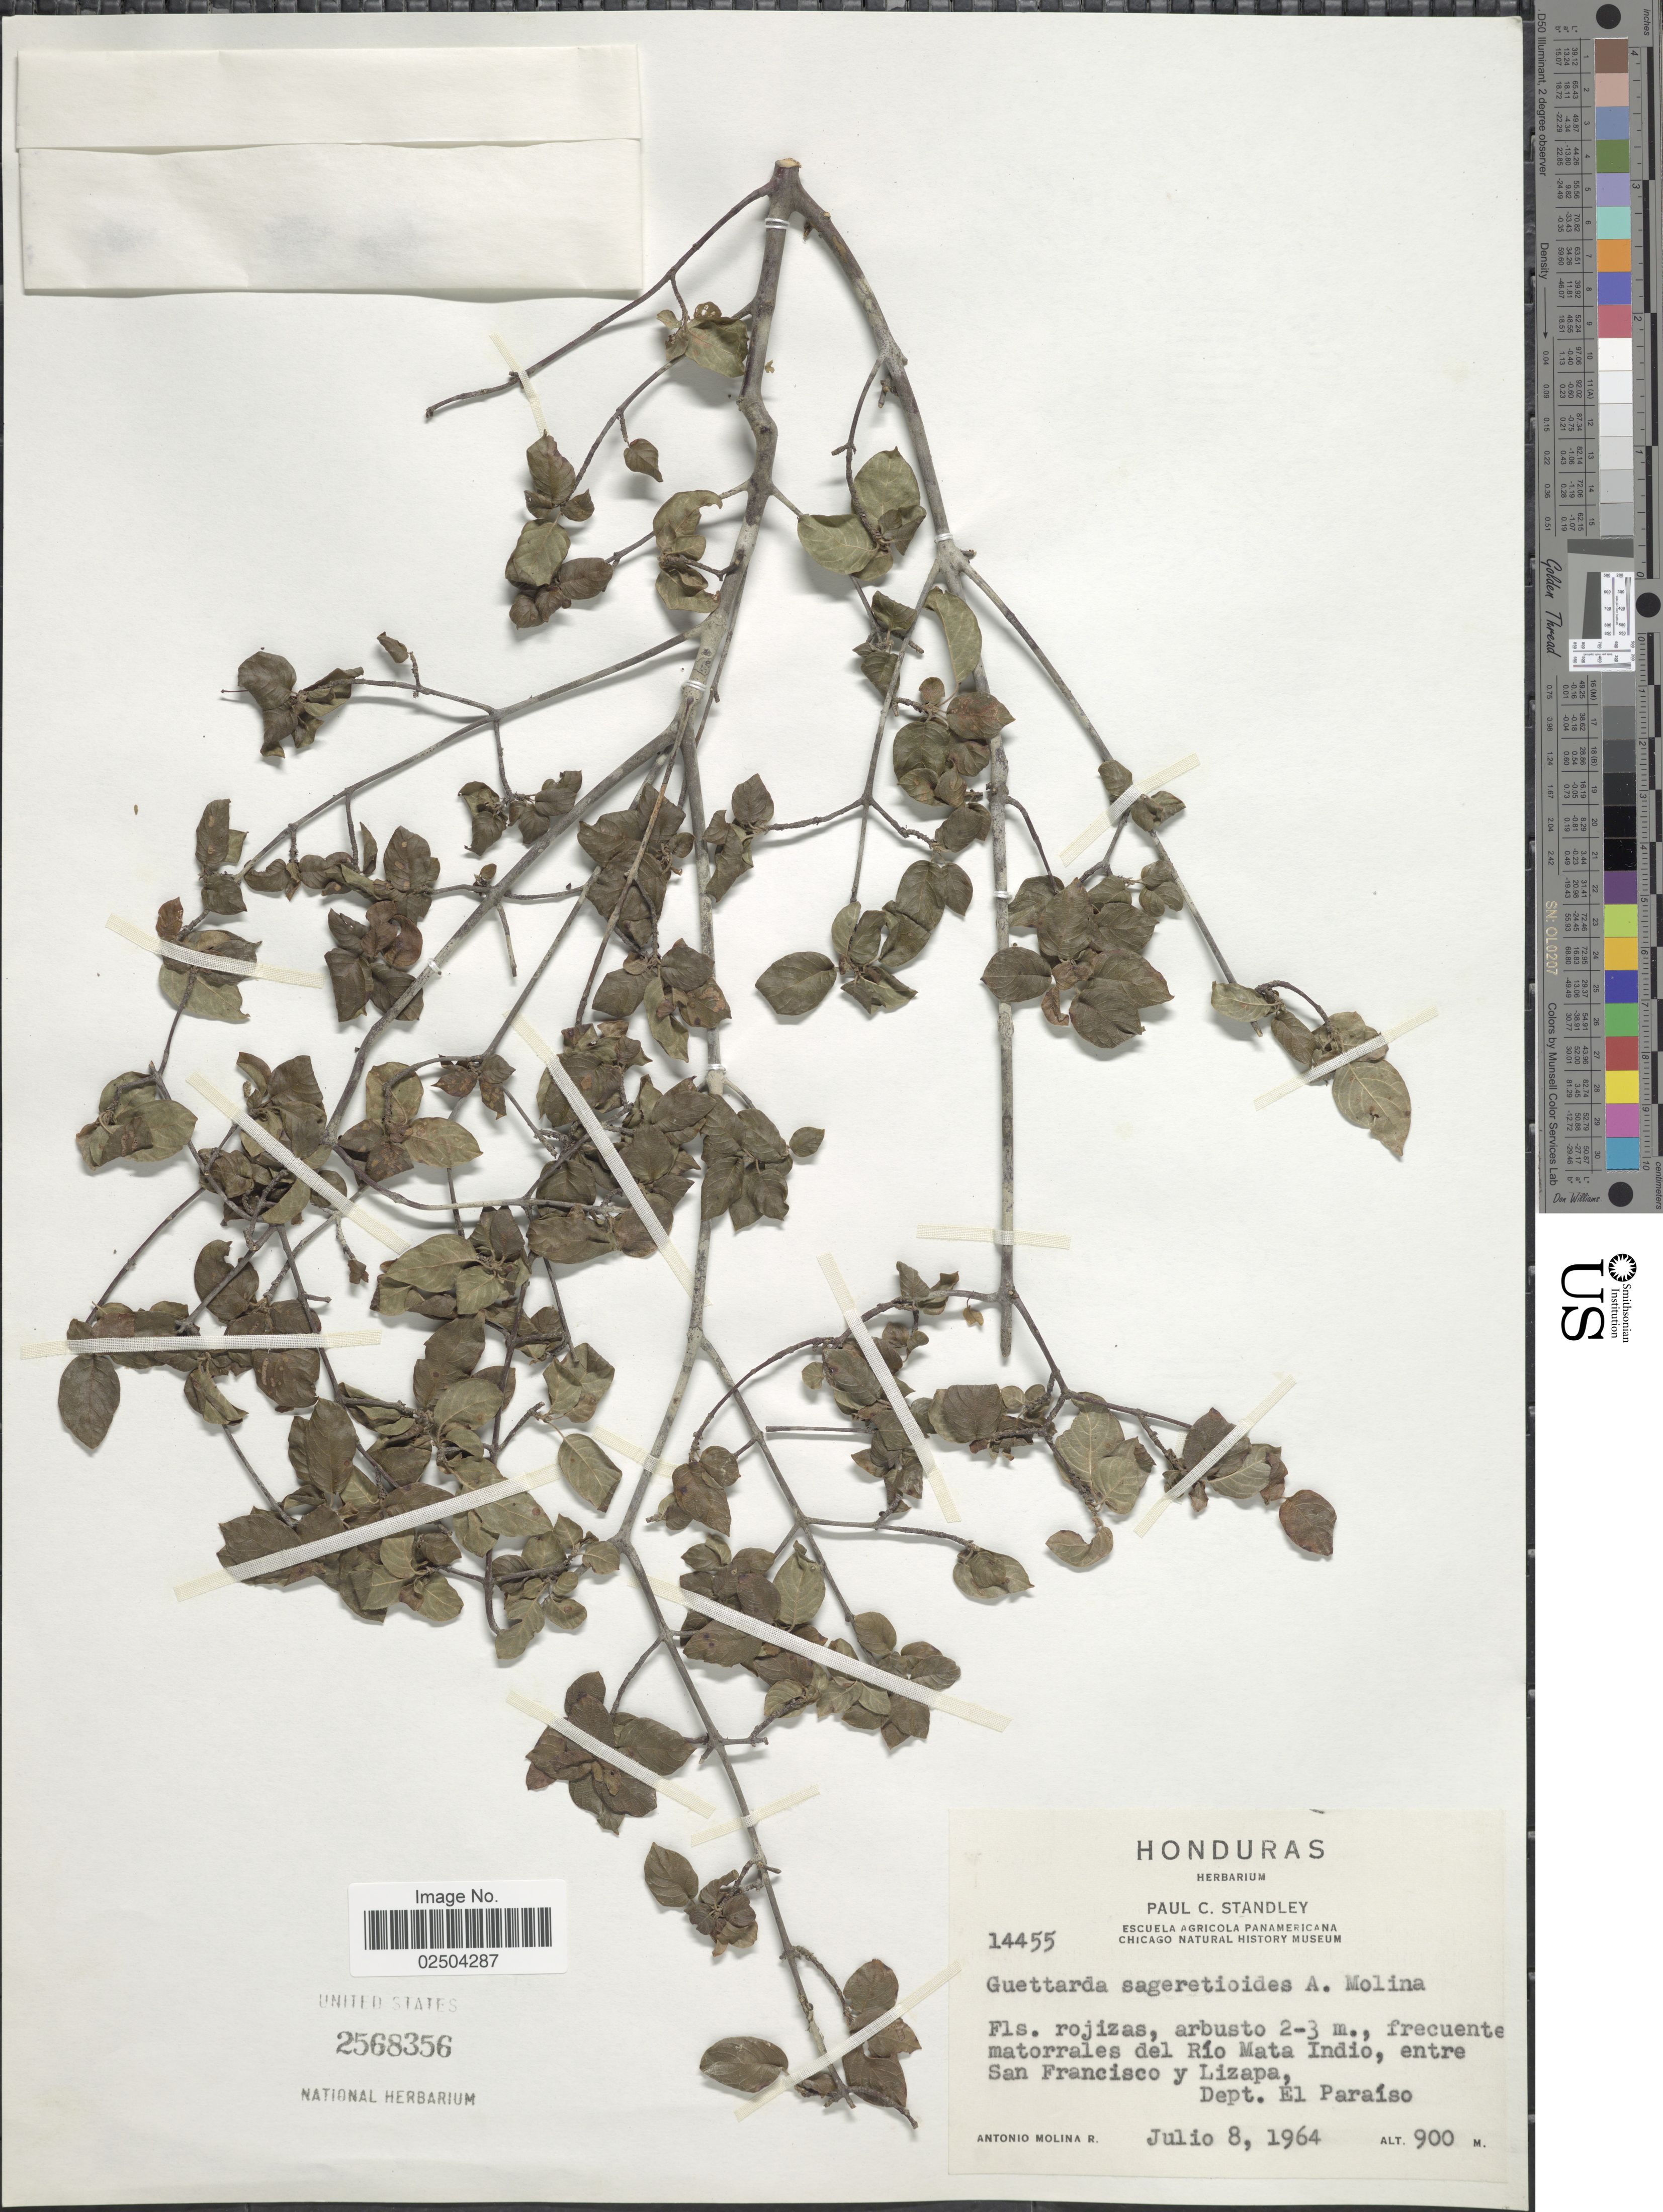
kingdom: Plantae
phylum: Tracheophyta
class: Magnoliopsida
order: Gentianales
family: Rubiaceae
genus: Guettarda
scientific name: Guettarda sageretioides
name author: Ant. Molina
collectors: A. Molina R.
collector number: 14455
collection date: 1964-07-08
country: Honduras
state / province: El Paraíso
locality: Frecuente matorrales del Rio Mata Indio, entre San Francisco y Lizapa, Dept. El Paraiso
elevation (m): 900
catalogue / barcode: US 2568356